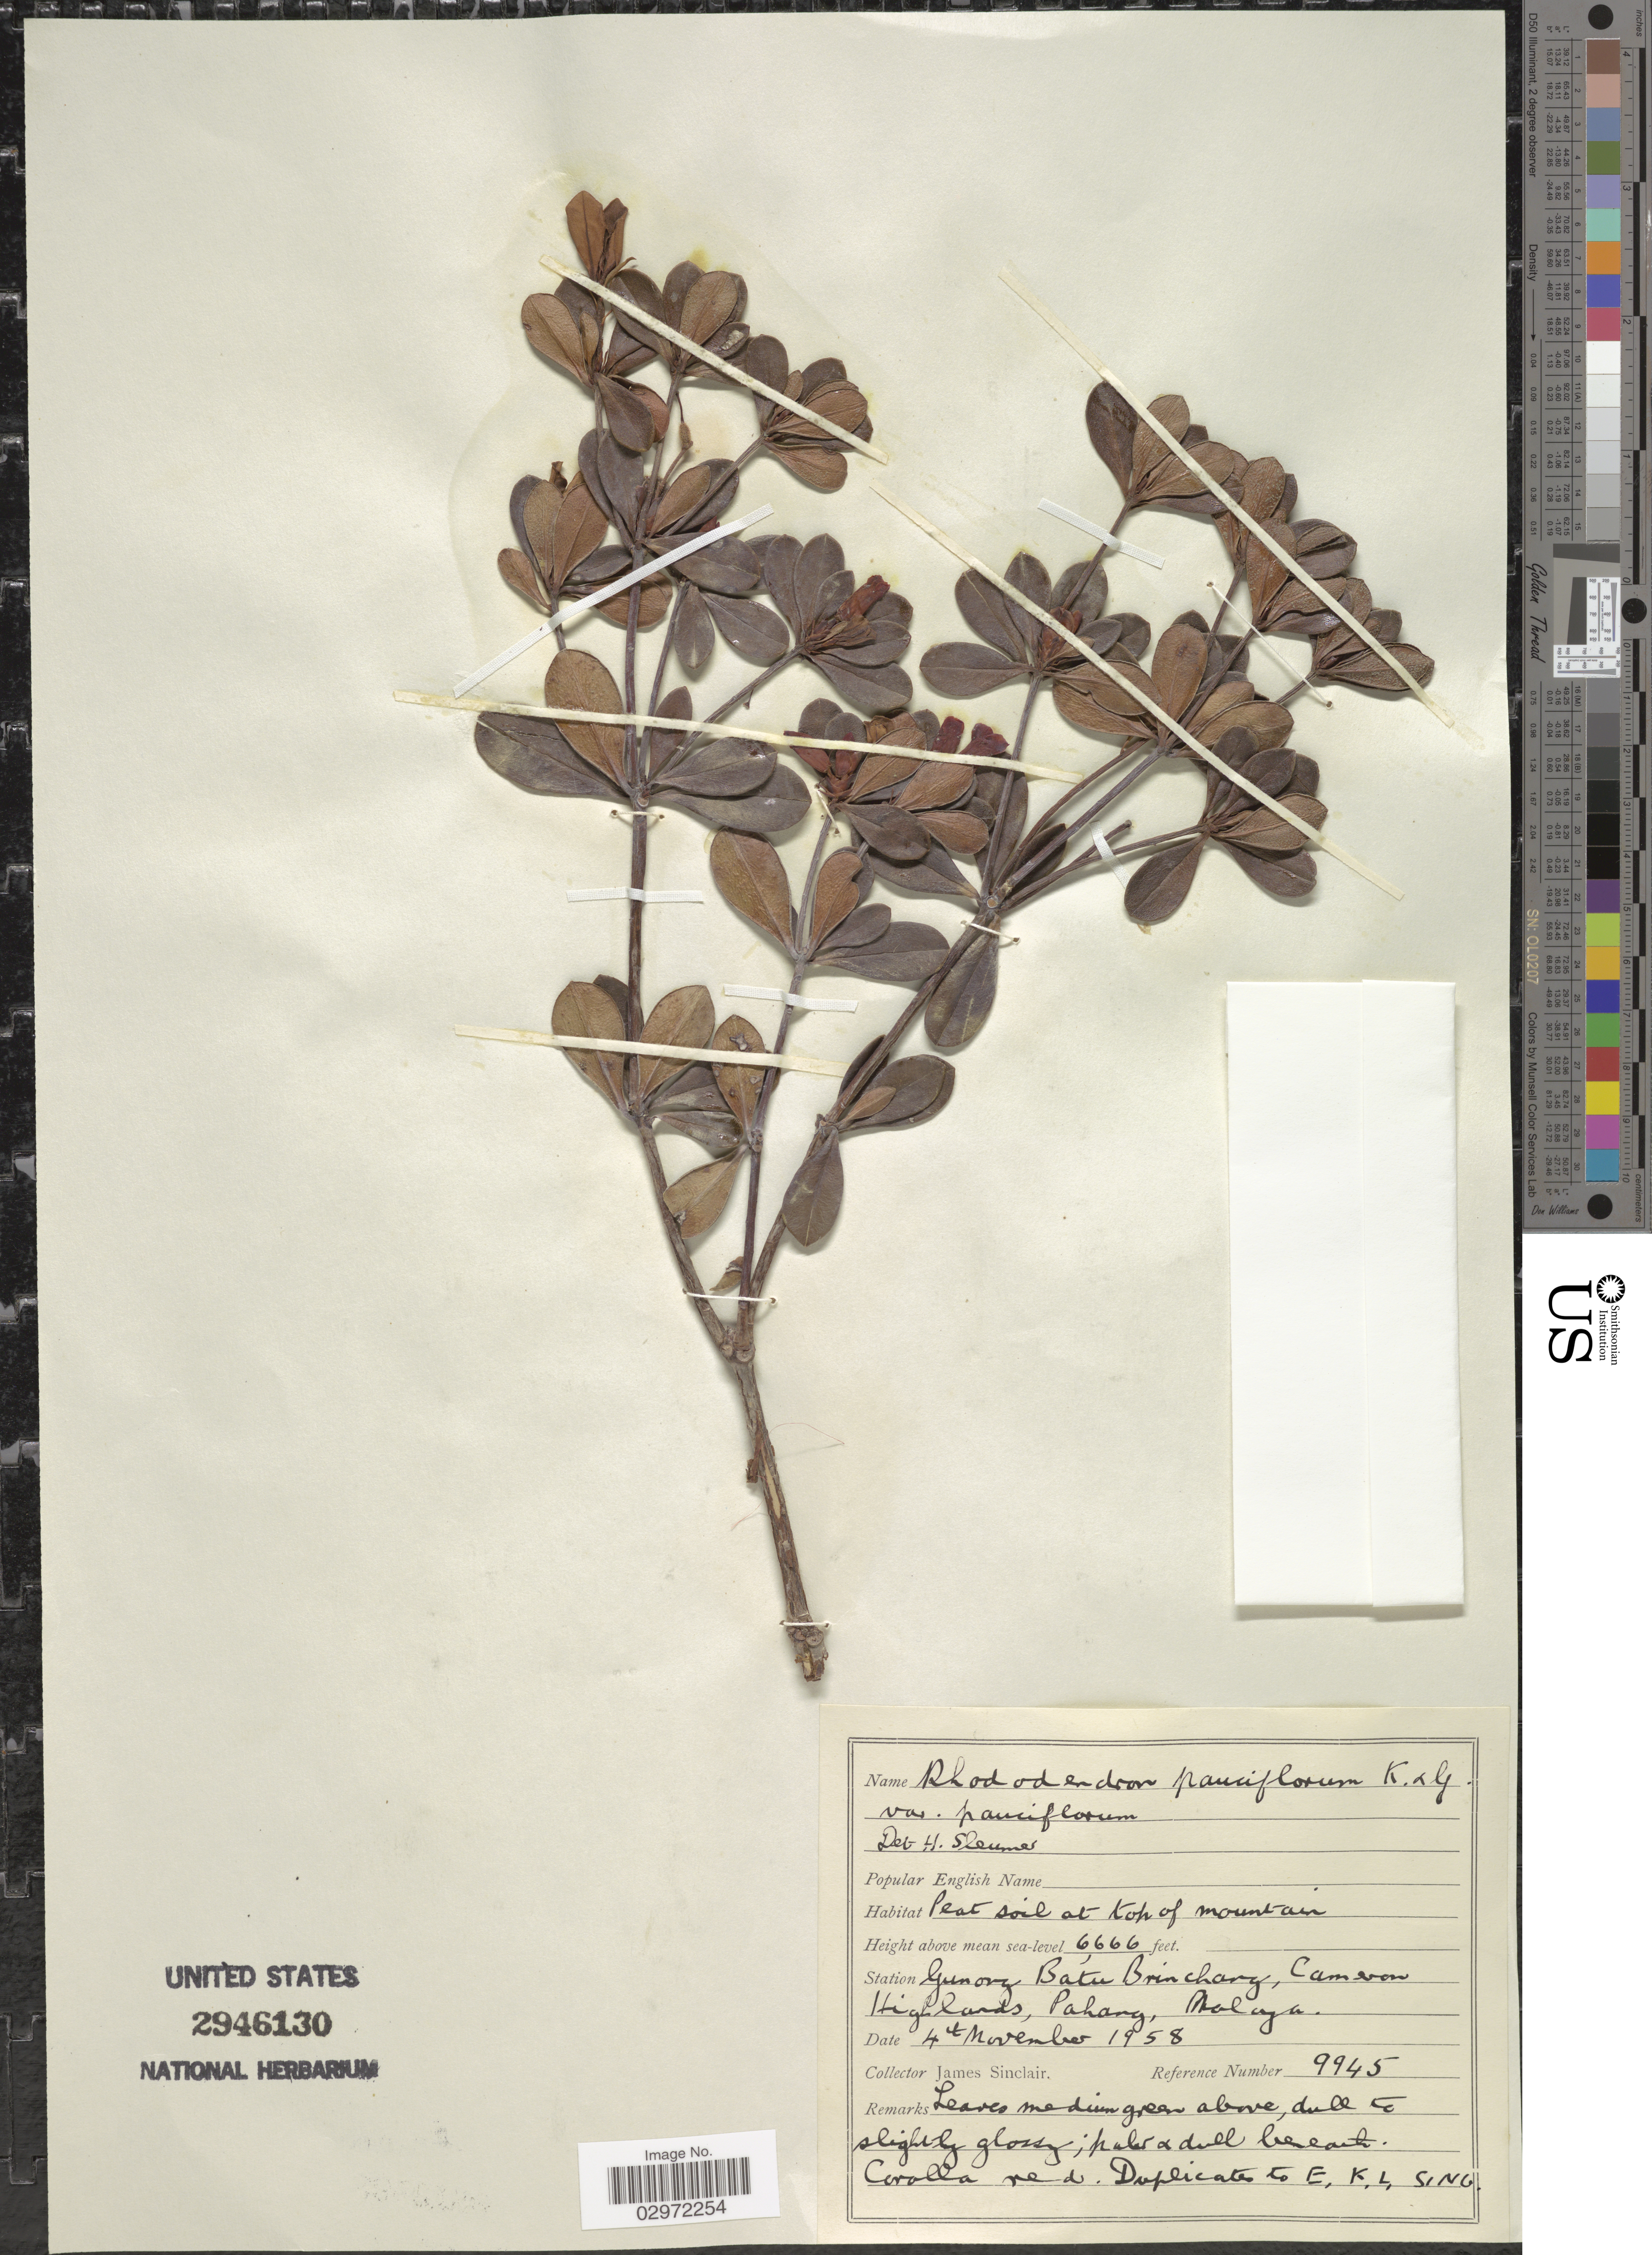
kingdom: Plantae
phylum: Tracheophyta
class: Magnoliopsida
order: Ericales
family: Ericaceae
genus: Rhododendron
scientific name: Rhododendron pauciflorum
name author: King & Gamble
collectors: J. Sinclair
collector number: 9945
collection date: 1958-11-04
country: Malaysia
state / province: Pahang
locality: Station Gumong Batu Brinchang, Cameron Highlands, Malaya.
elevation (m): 2.032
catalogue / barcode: US 2946130